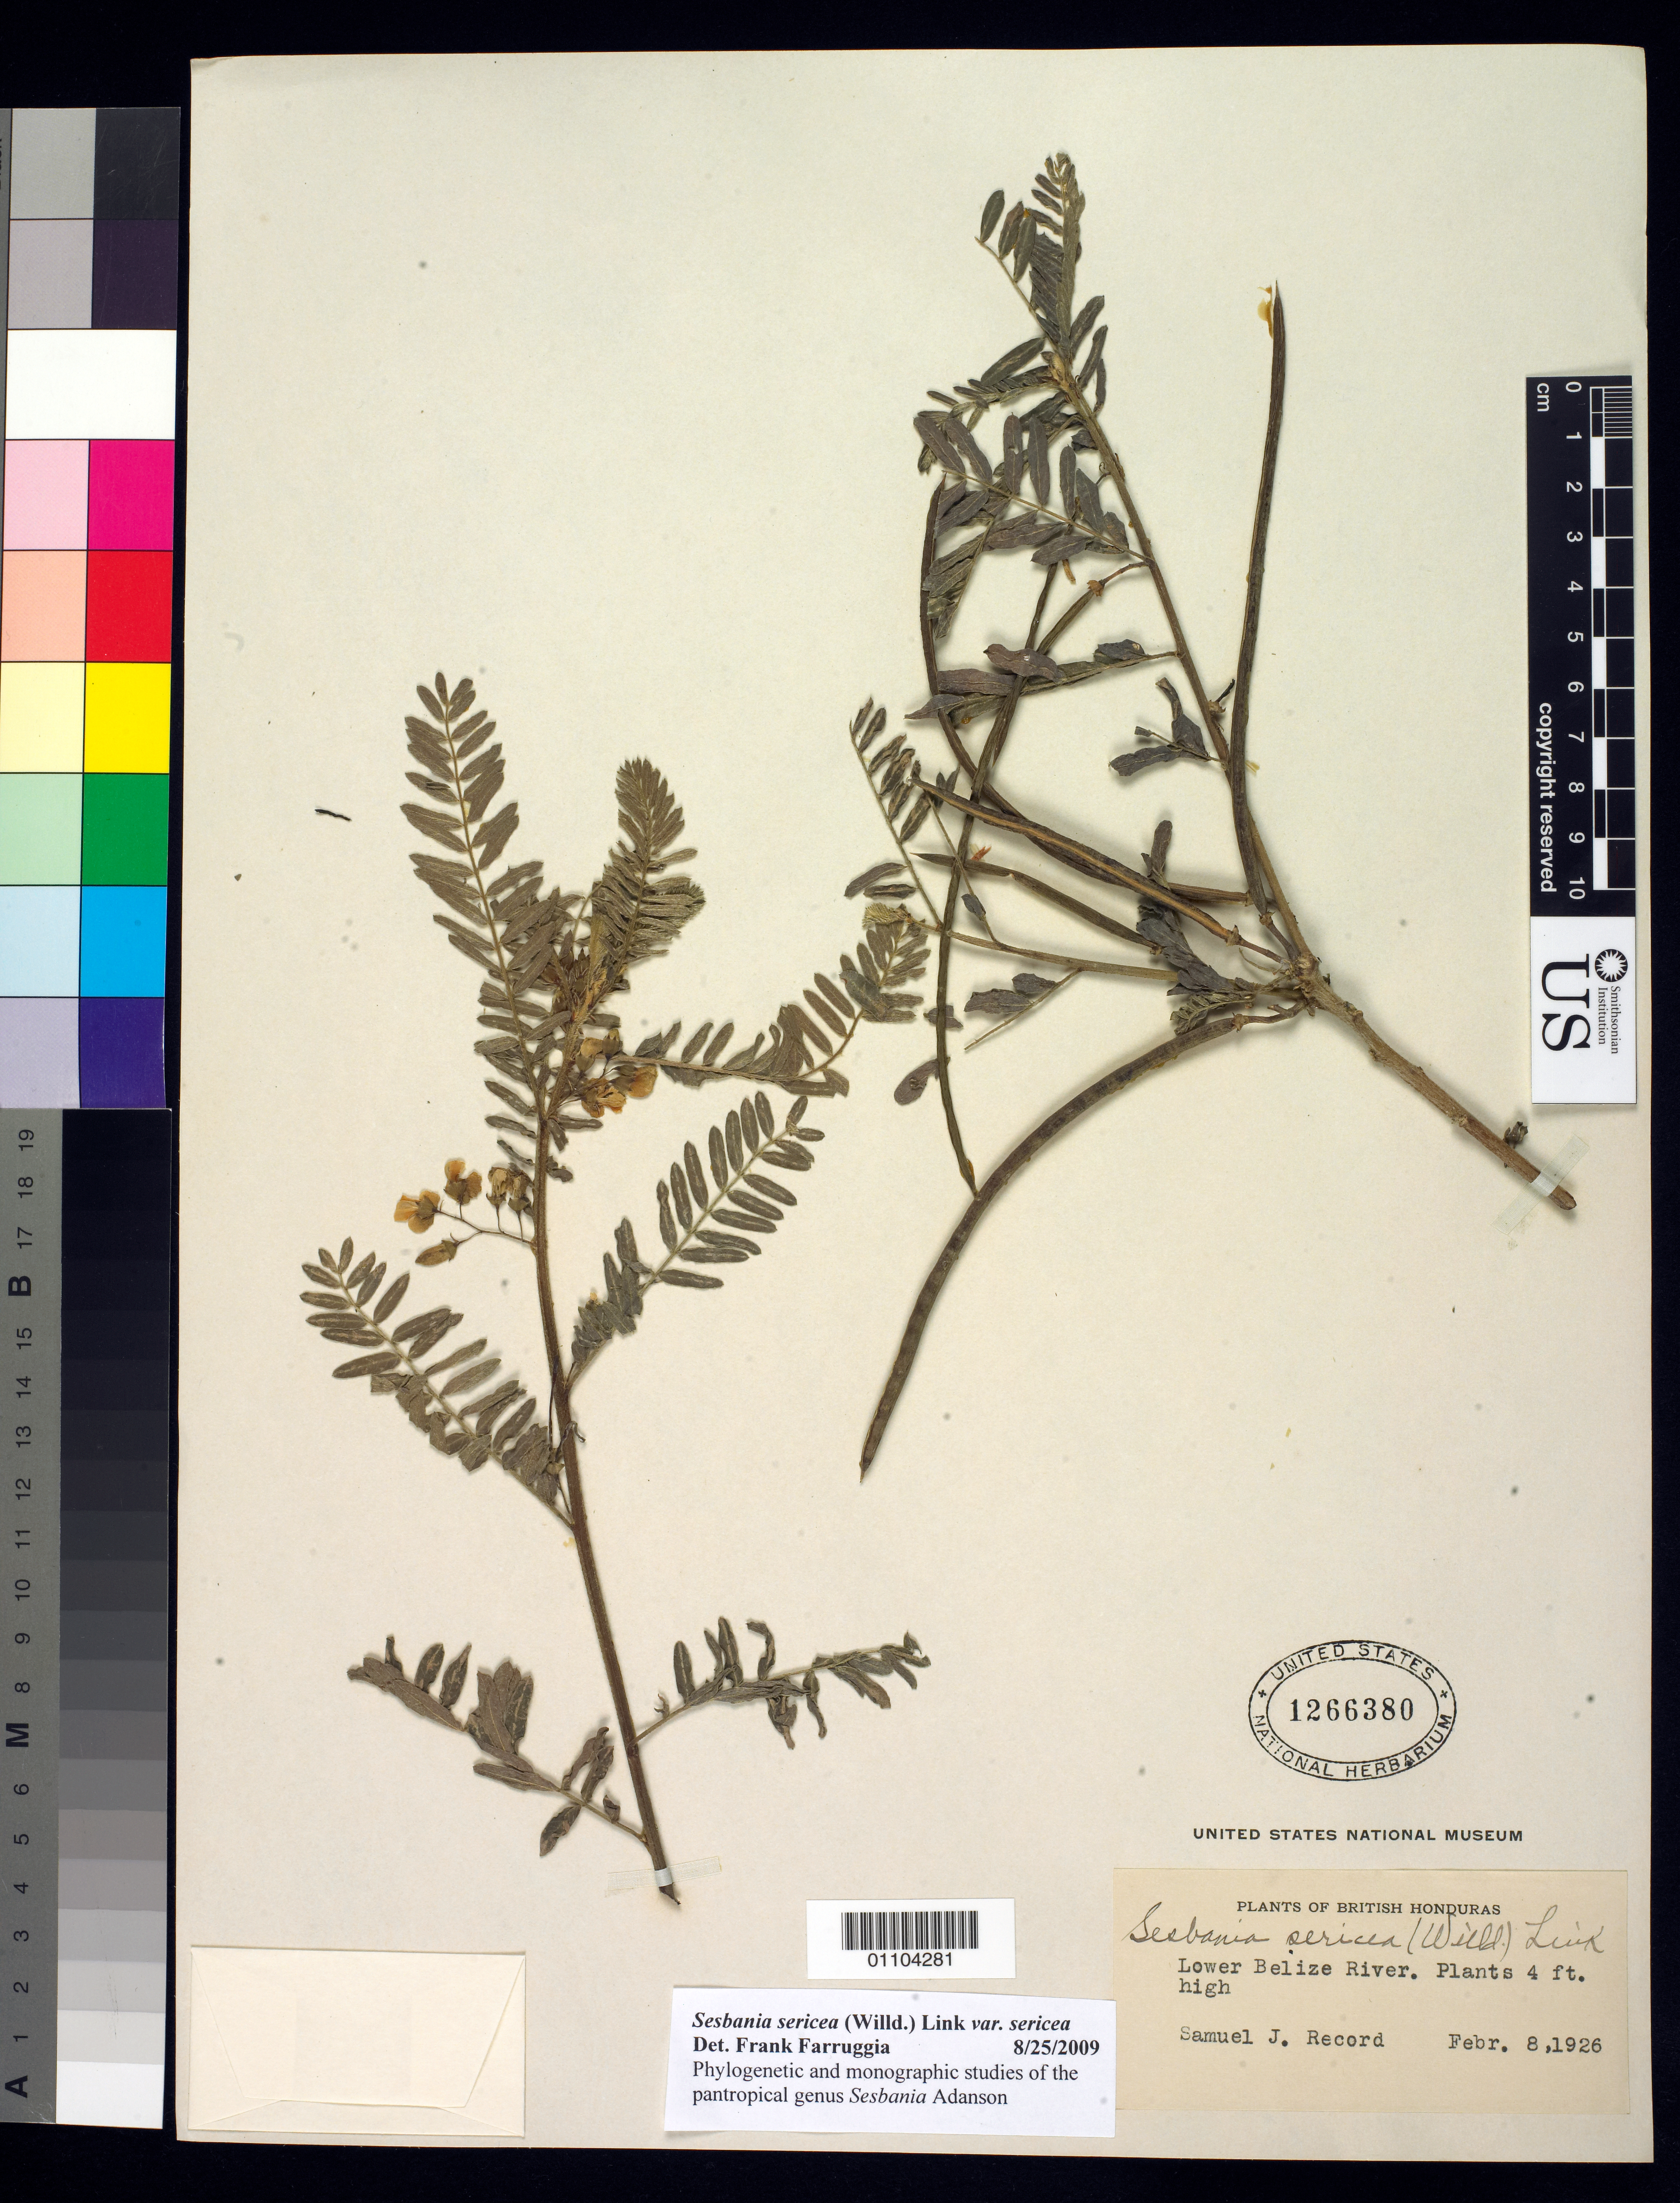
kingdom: Plantae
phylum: Tracheophyta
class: Magnoliopsida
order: Fabales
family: Fabaceae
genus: Sesbania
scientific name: Sesbania sericea var. sericea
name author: (Willd.) Link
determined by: Farruggia, Frank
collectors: S. J. Record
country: Belize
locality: Lower Belize River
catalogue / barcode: US 1266380